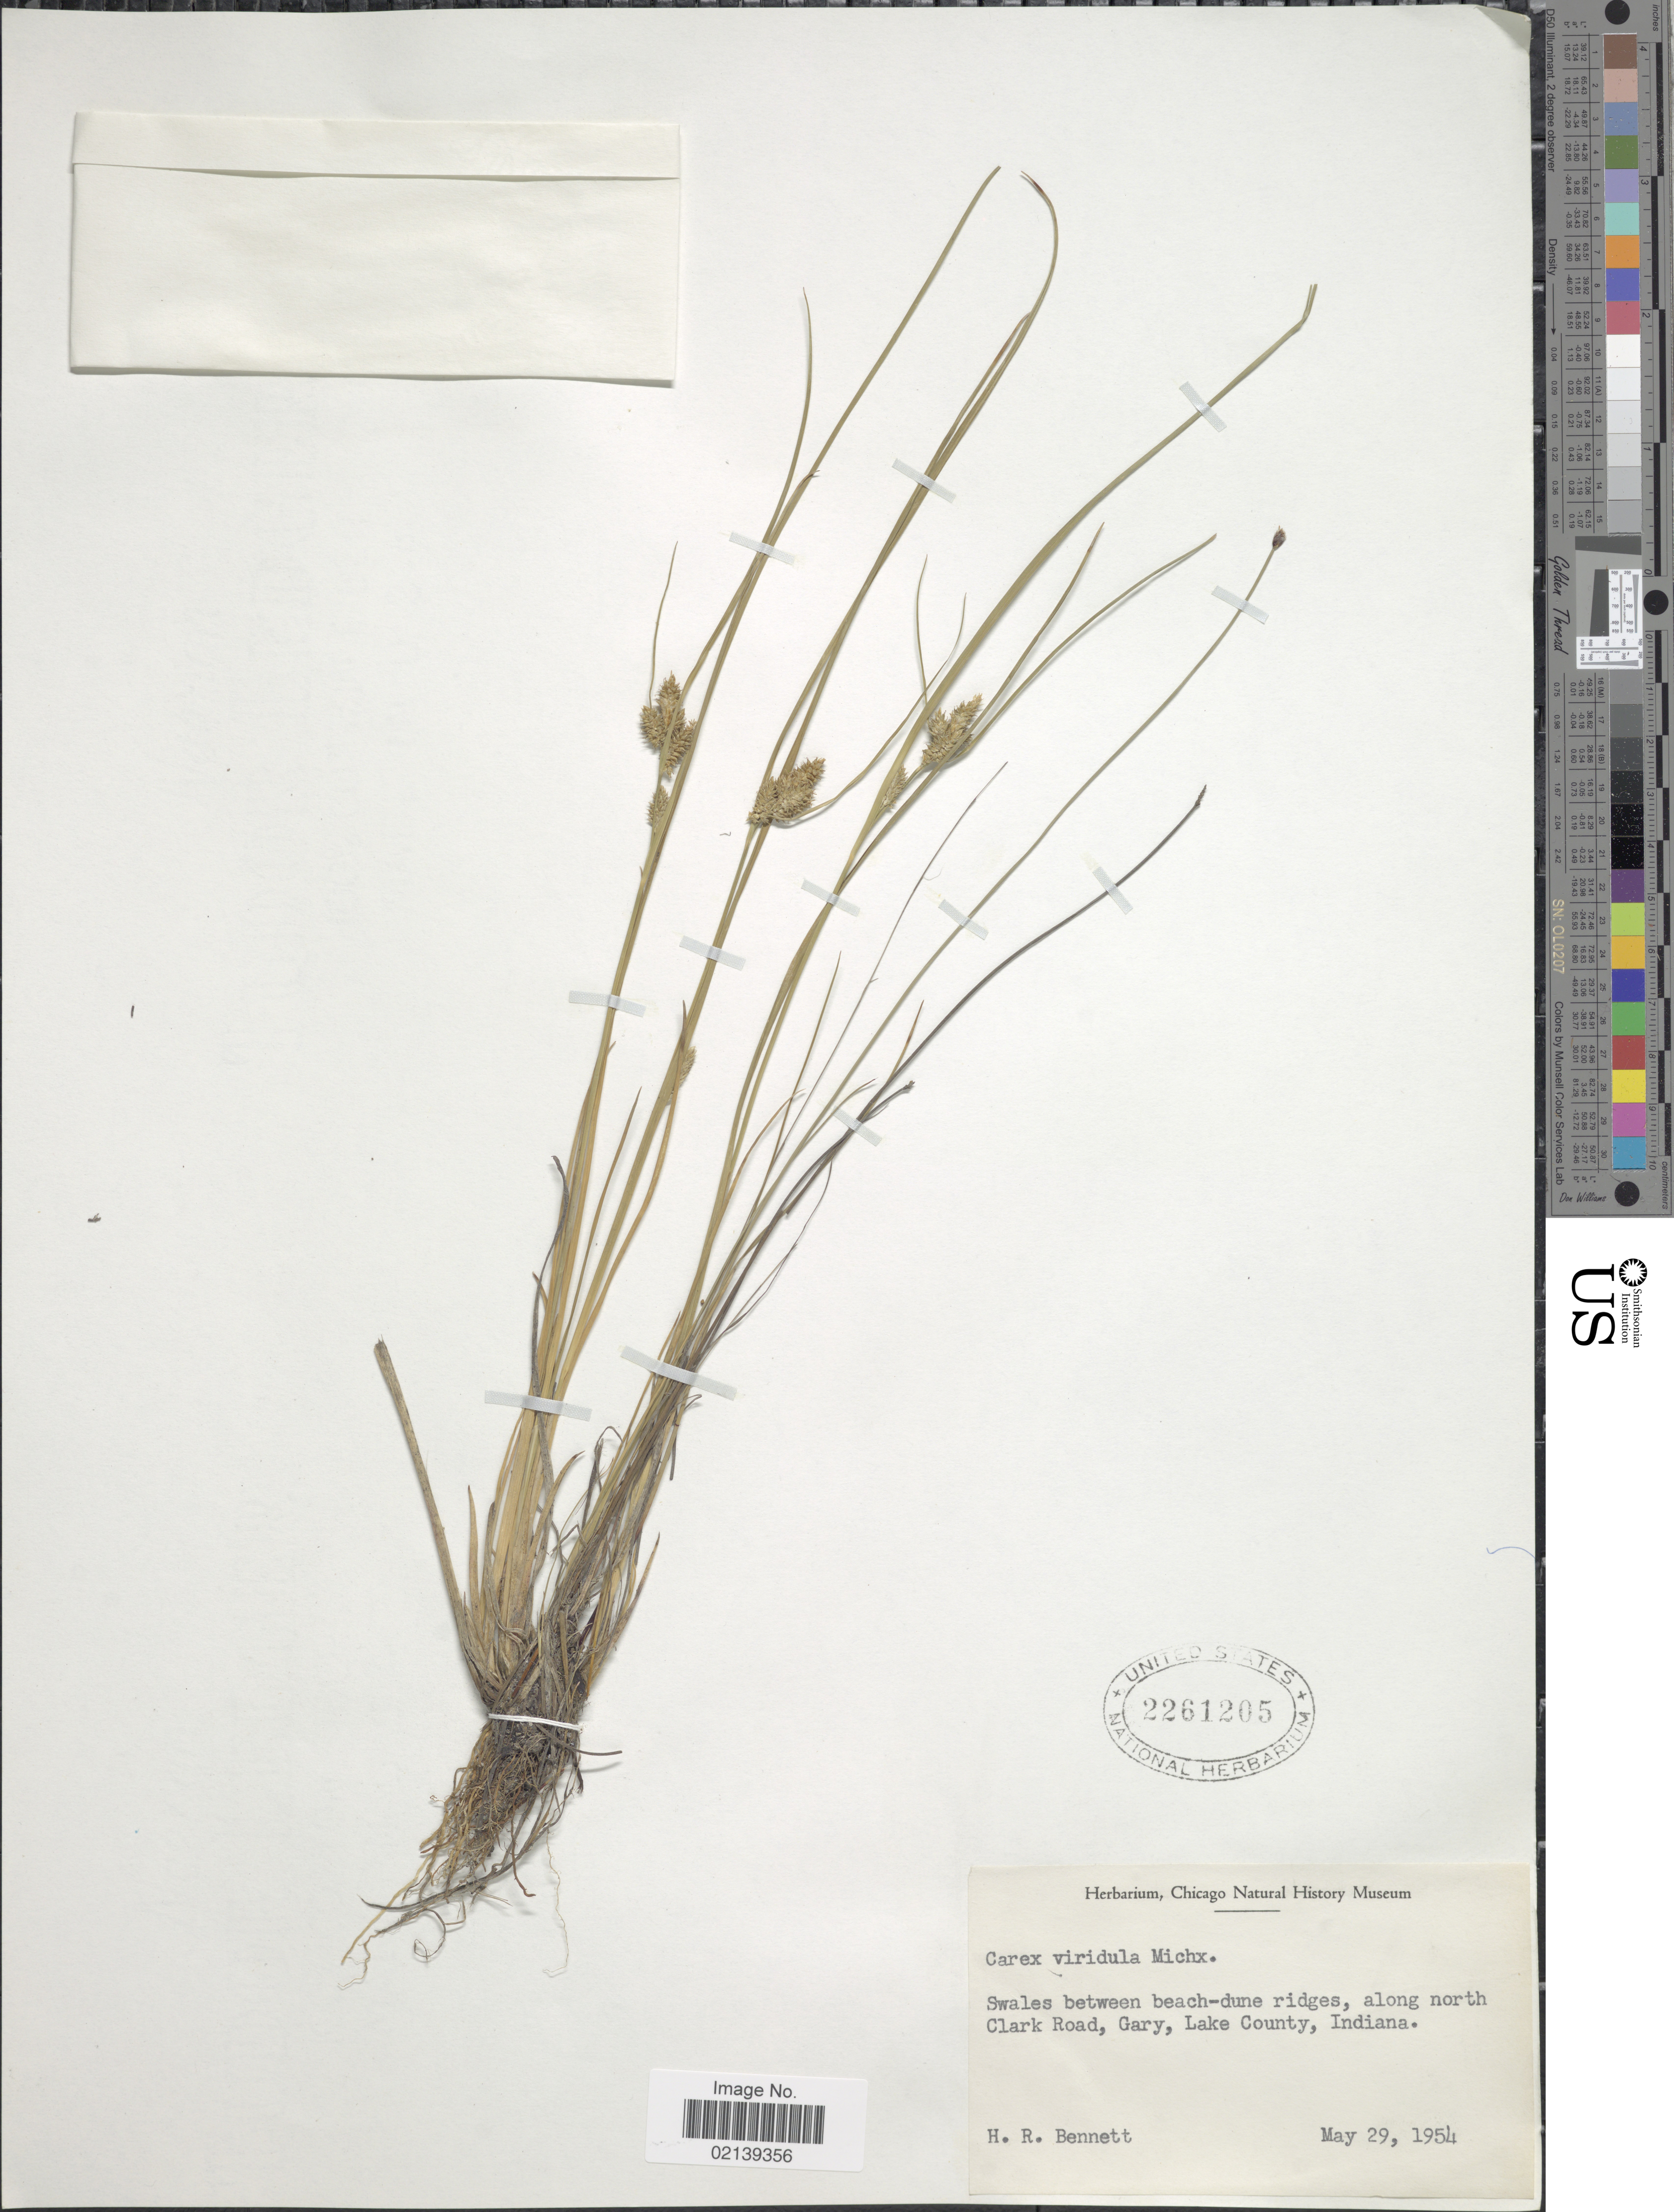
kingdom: Plantae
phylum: Tracheophyta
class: Liliopsida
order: Poales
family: Cyperaceae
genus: Carex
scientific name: Carex oederi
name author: Retz.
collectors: H. R. Bennett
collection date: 1954-05-29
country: United States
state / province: Indiana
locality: Swales between beach-dune ridges, along north Clark Road, Lake County, Indiana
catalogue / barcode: US 2261205